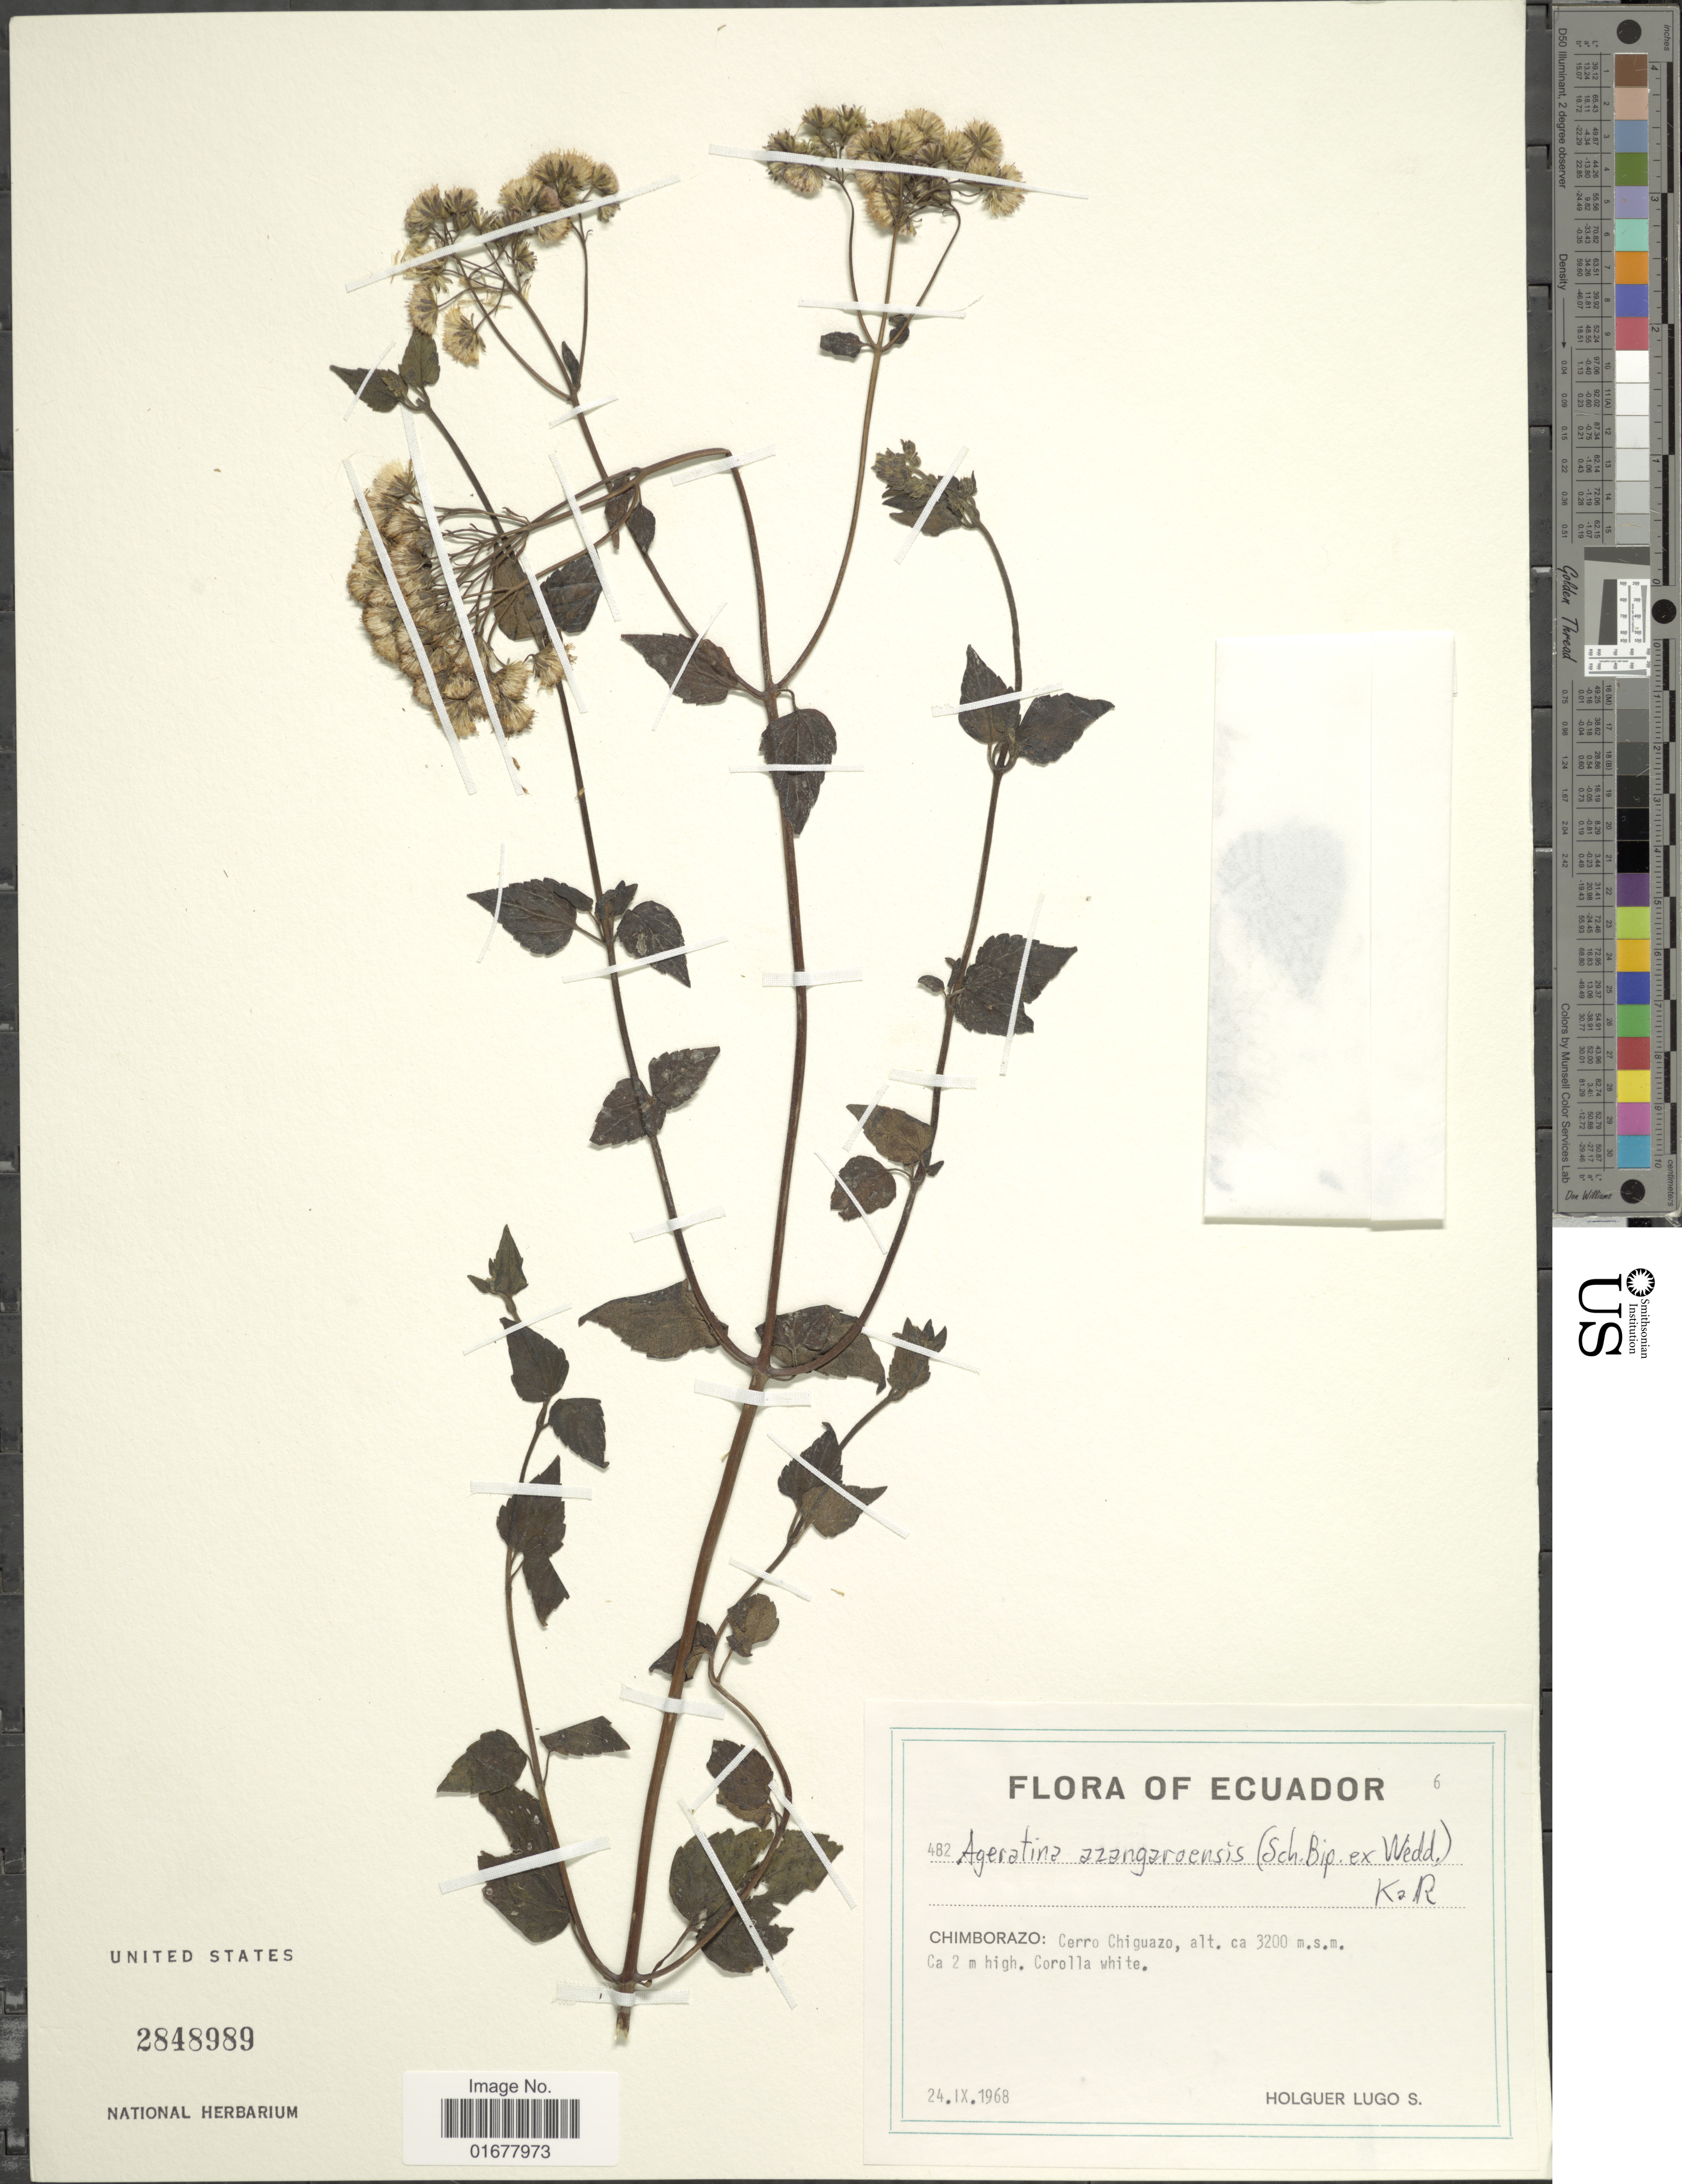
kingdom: Plantae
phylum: Tracheophyta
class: Magnoliopsida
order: Asterales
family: Asteraceae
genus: Ageratina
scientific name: Ageratina pichinchensis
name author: (Kunth) R.M. King & H. Rob.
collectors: H. Lugo S.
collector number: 482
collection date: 1968-09-24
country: Ecuador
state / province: Chimborazo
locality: Cerro Chiguazo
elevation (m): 3200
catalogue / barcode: US 2848989